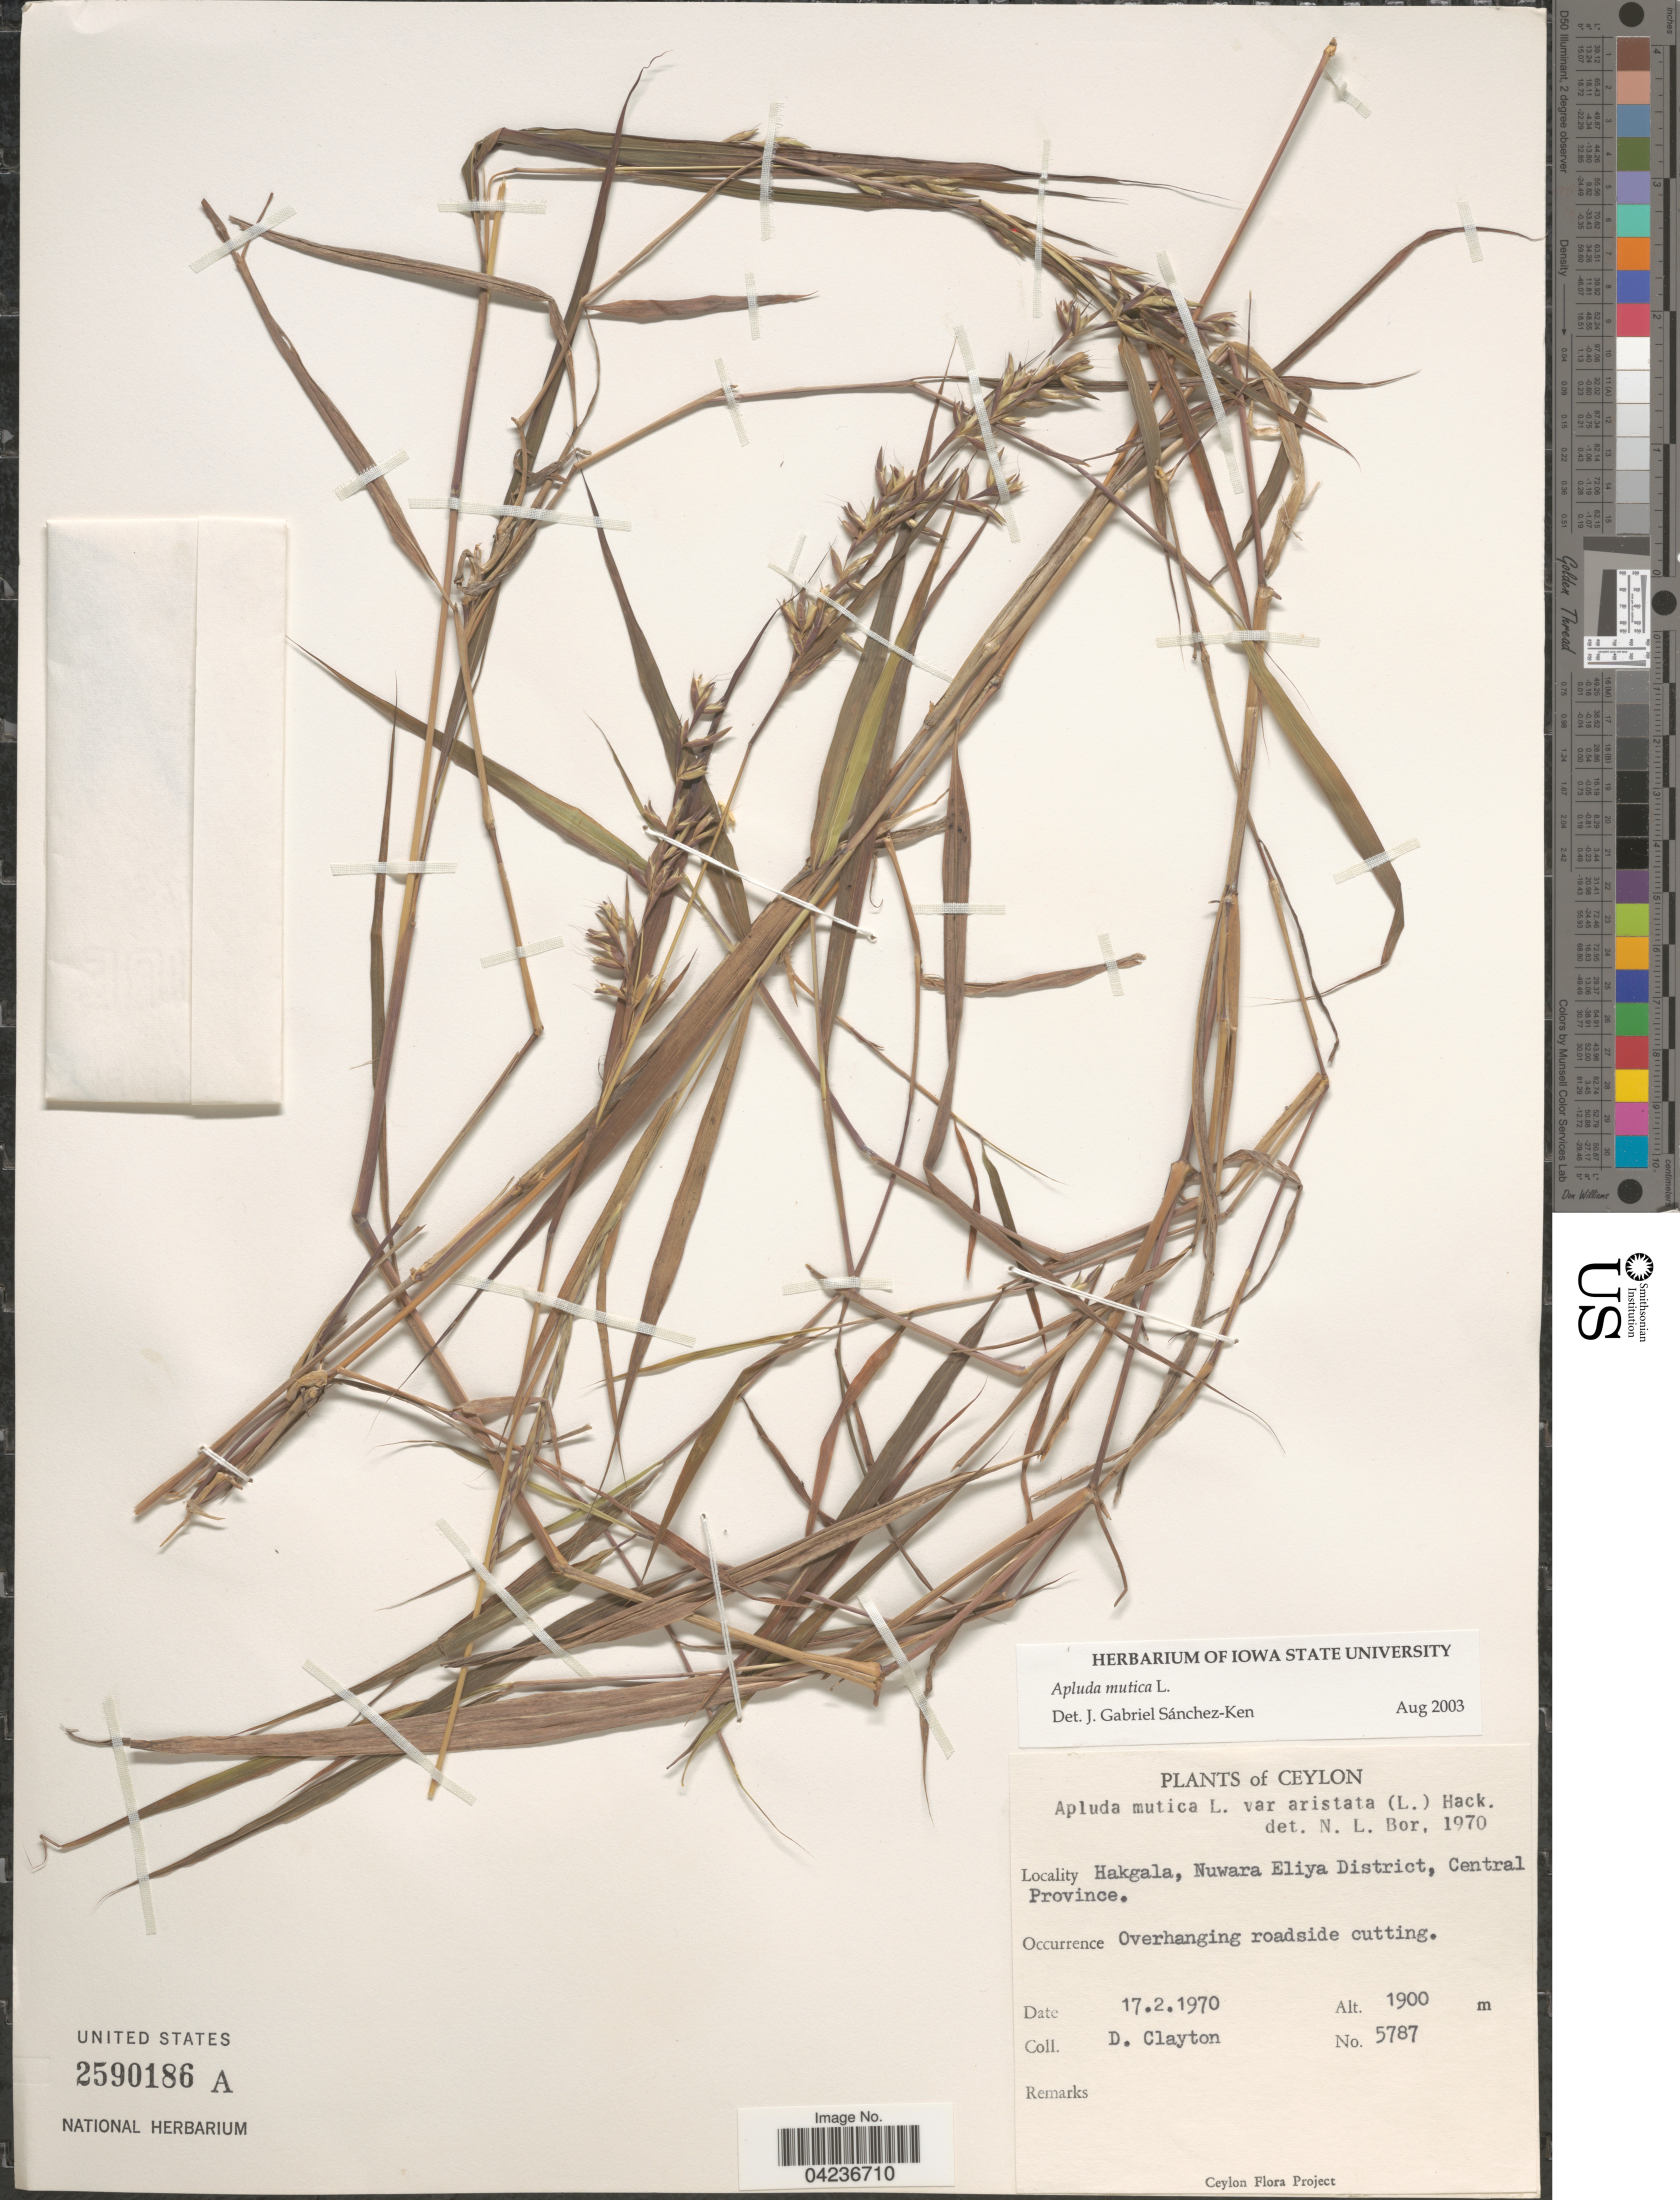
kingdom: Plantae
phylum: Tracheophyta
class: Liliopsida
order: Poales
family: Poaceae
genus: Apluda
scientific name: Apluda mutica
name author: L.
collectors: D. Clayton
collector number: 5787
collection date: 1970-02-17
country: Sri Lanka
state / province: Central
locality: Ceylon. Hakgala, Nuwara Eliya District.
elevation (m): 1900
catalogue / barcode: US 2590186A